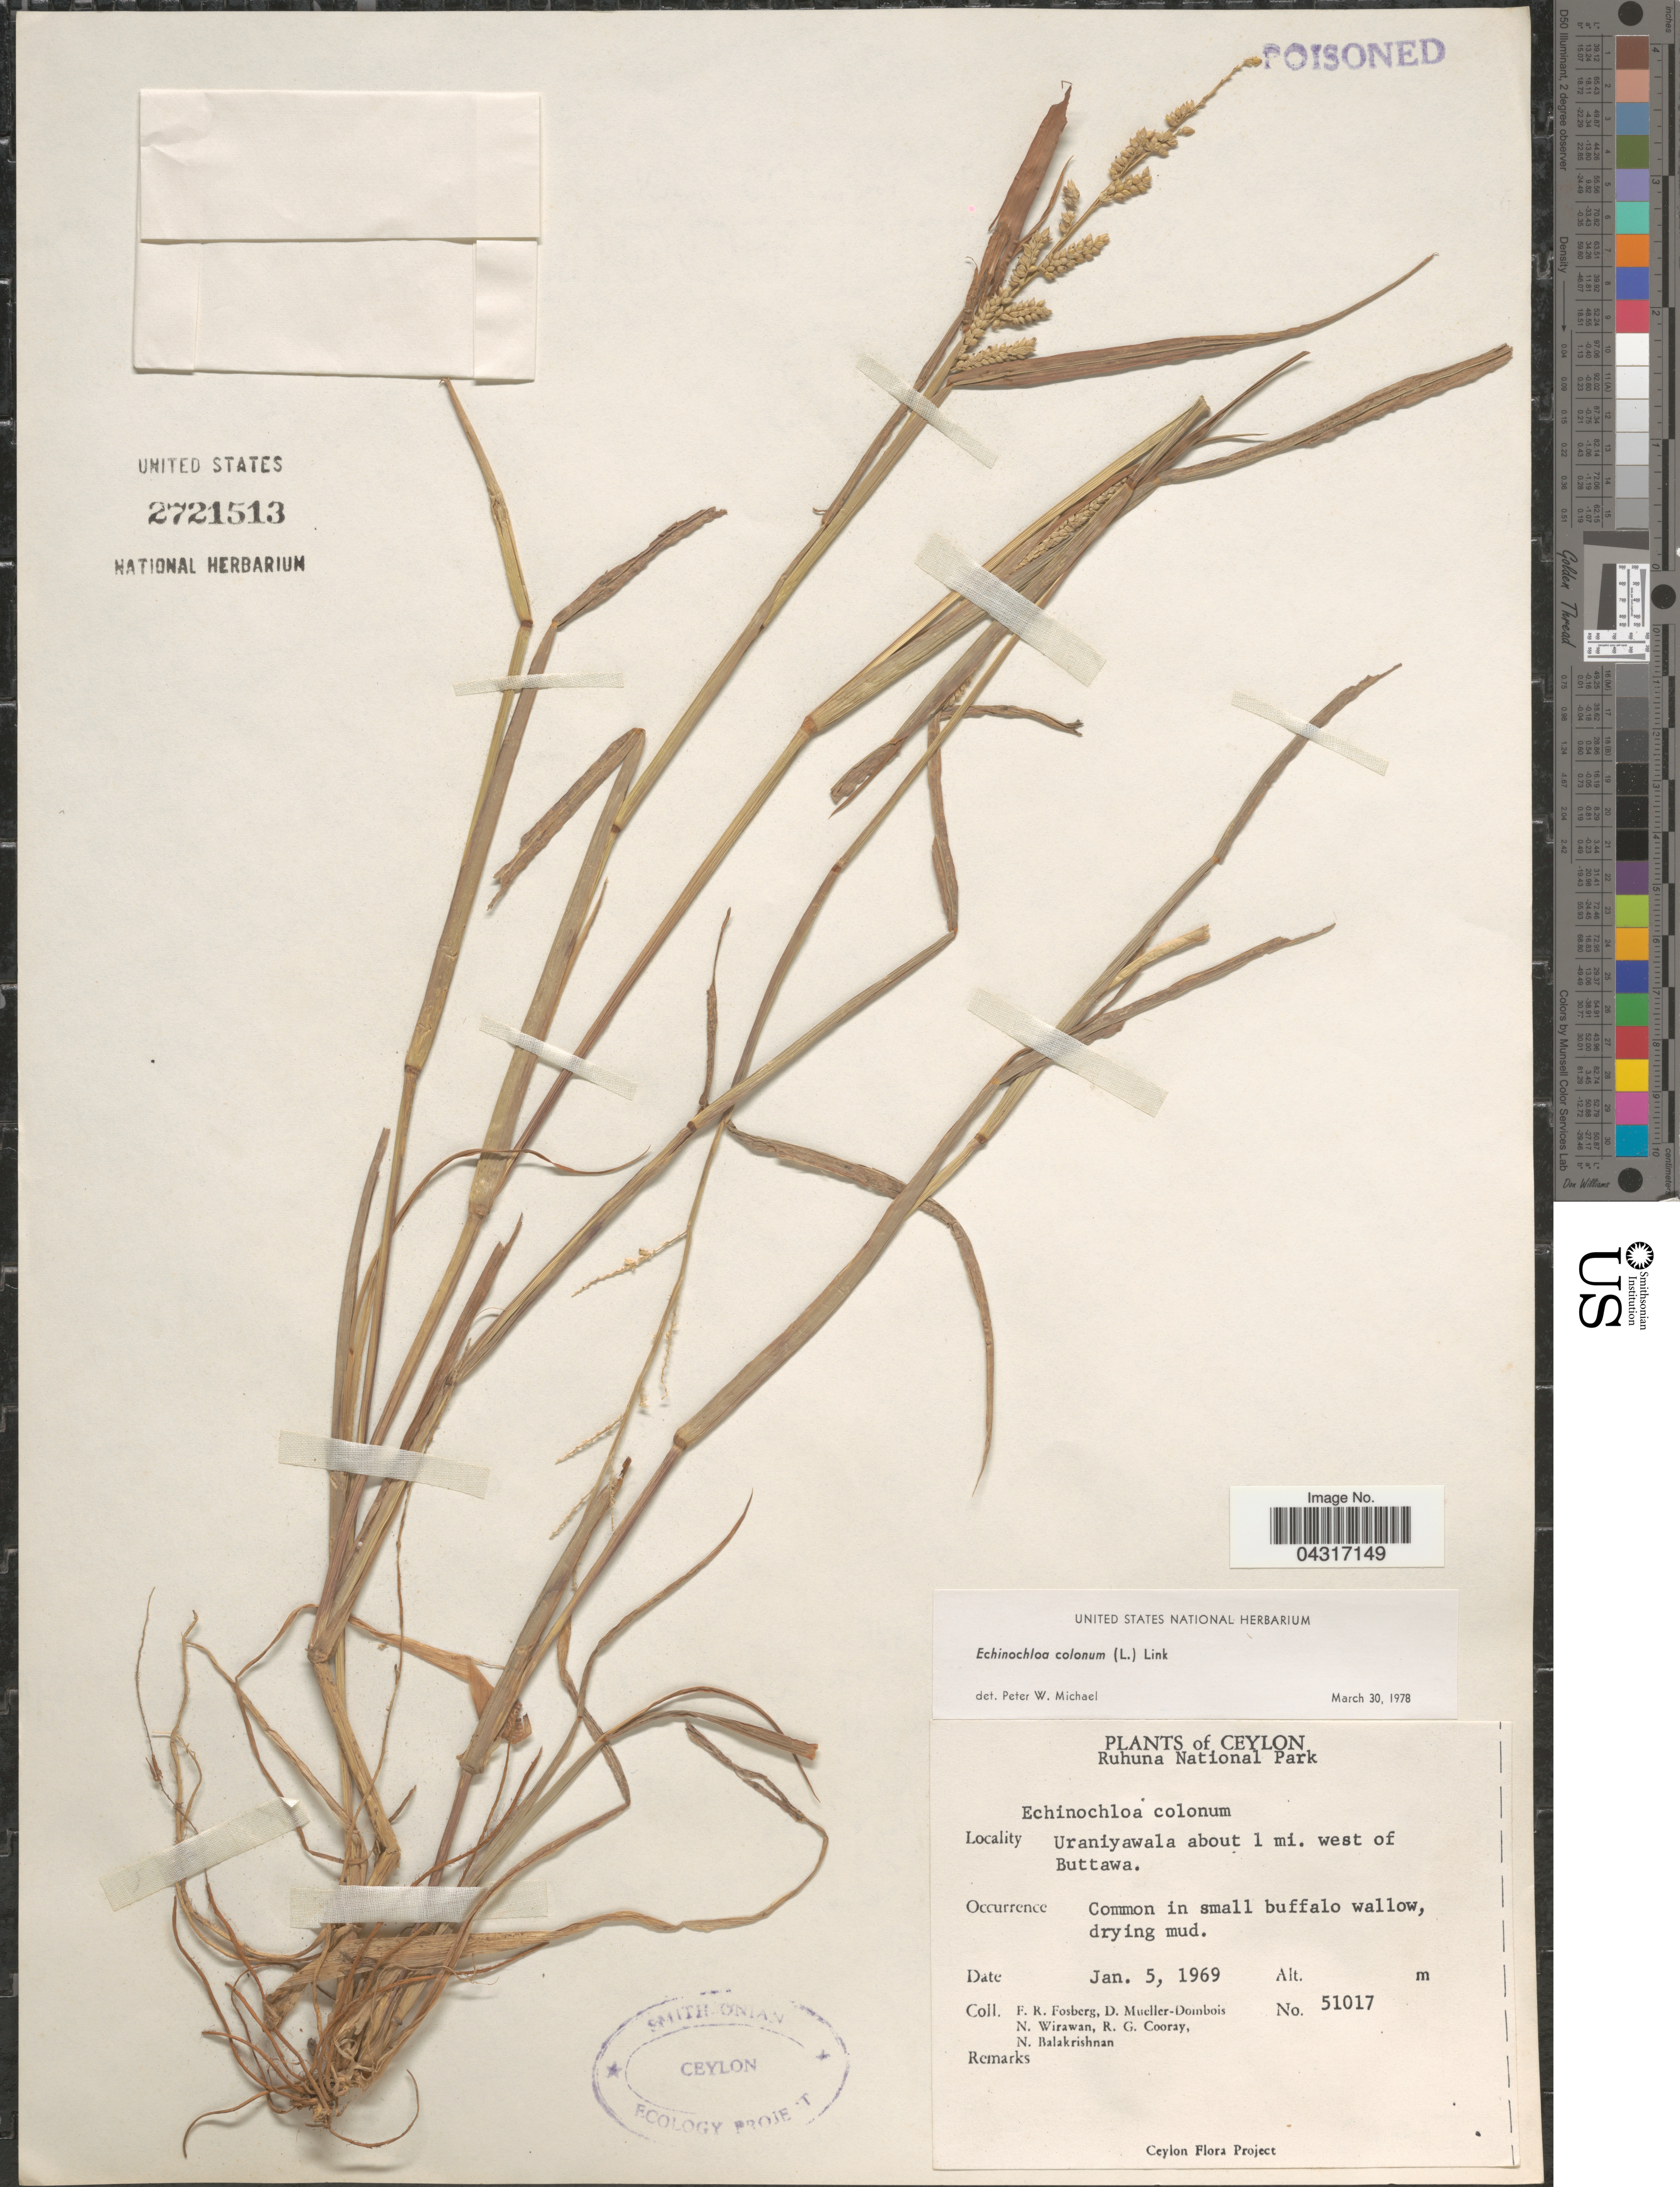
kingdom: Plantae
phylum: Tracheophyta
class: Liliopsida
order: Poales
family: Poaceae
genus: Echinochloa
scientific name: Echinochloa colona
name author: (L.) Link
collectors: F. R. Fosberg, D. Mueller-Dombois, N. Wirawan, R. Cooray & N. Balakrishnan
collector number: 51017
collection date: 1969-01-05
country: Sri Lanka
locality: Ceylon. Ruhuna National Park. Uraniyawala about 1 mi. west of Buttawa.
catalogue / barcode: US 2721513